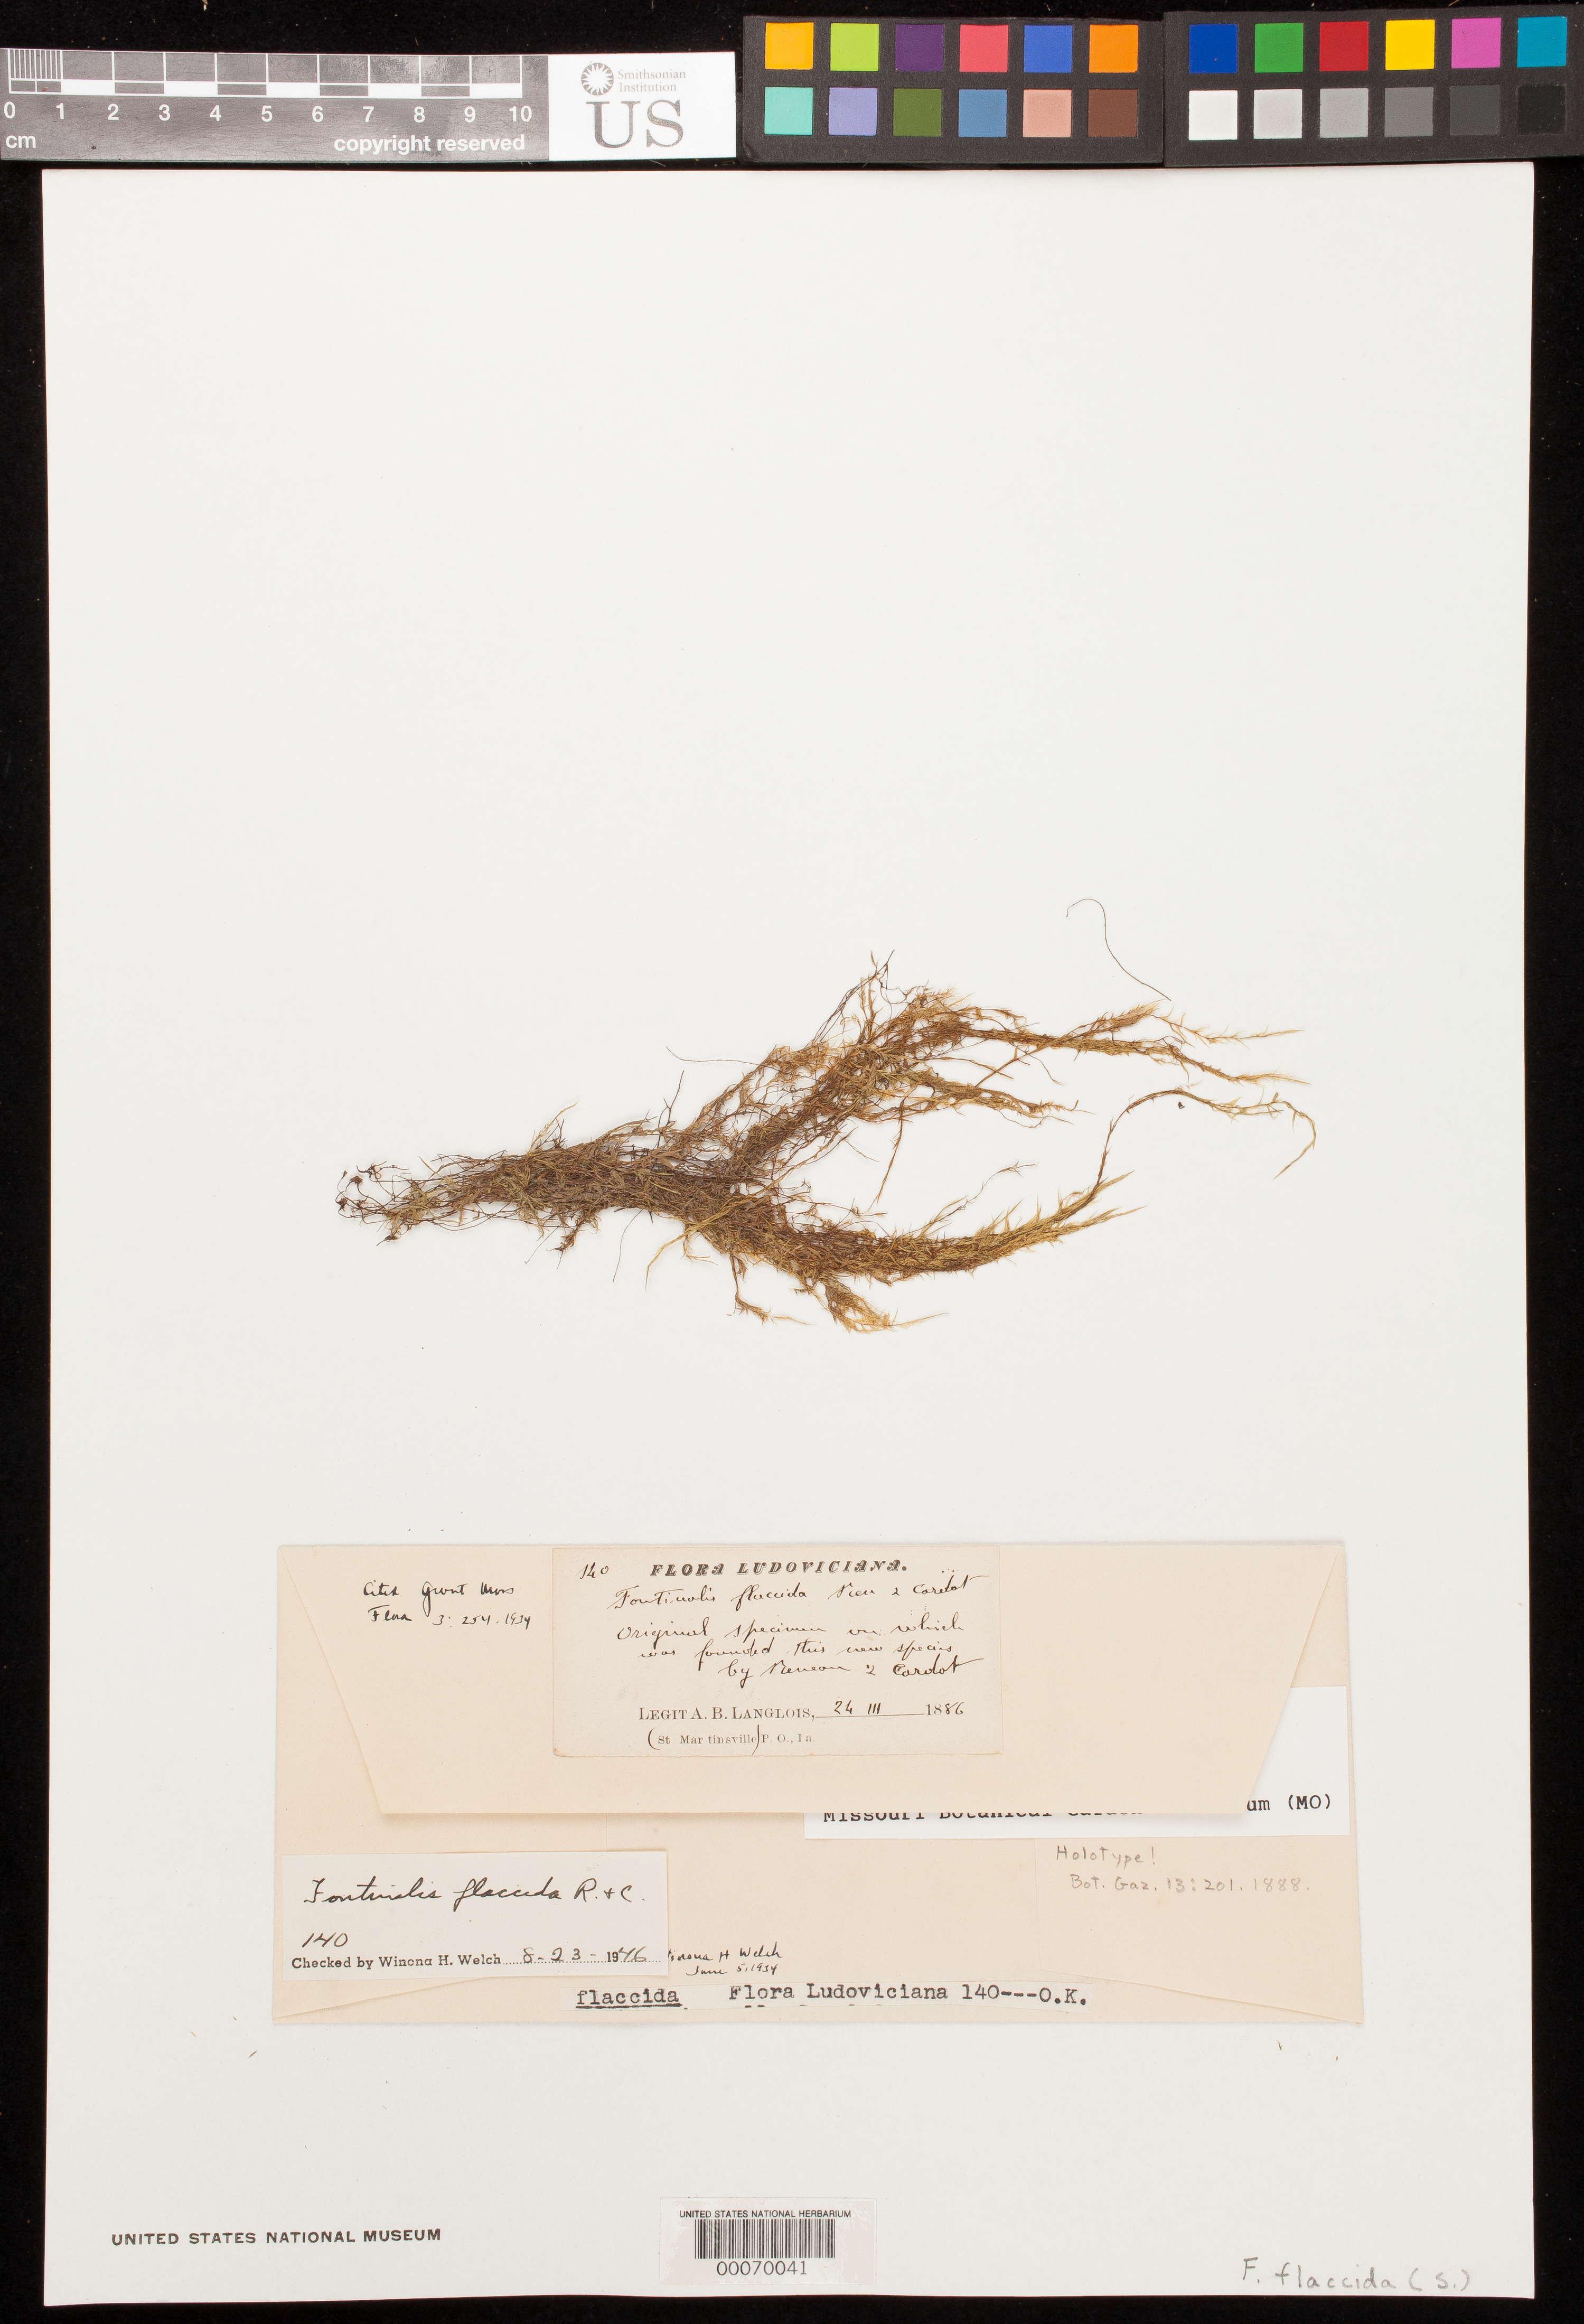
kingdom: Plantae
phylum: Bryophyta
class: Bryopsida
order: Hypnales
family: Fontinalaceae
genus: Fontinalis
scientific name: Fontinalis flaccida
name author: Renauld & Cardot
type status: Holotype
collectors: A. B. Langlois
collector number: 140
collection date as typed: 24 Mar 1886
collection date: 1886-03-24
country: United States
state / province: Louisiana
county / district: Saint Martin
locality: St. Martinsville.